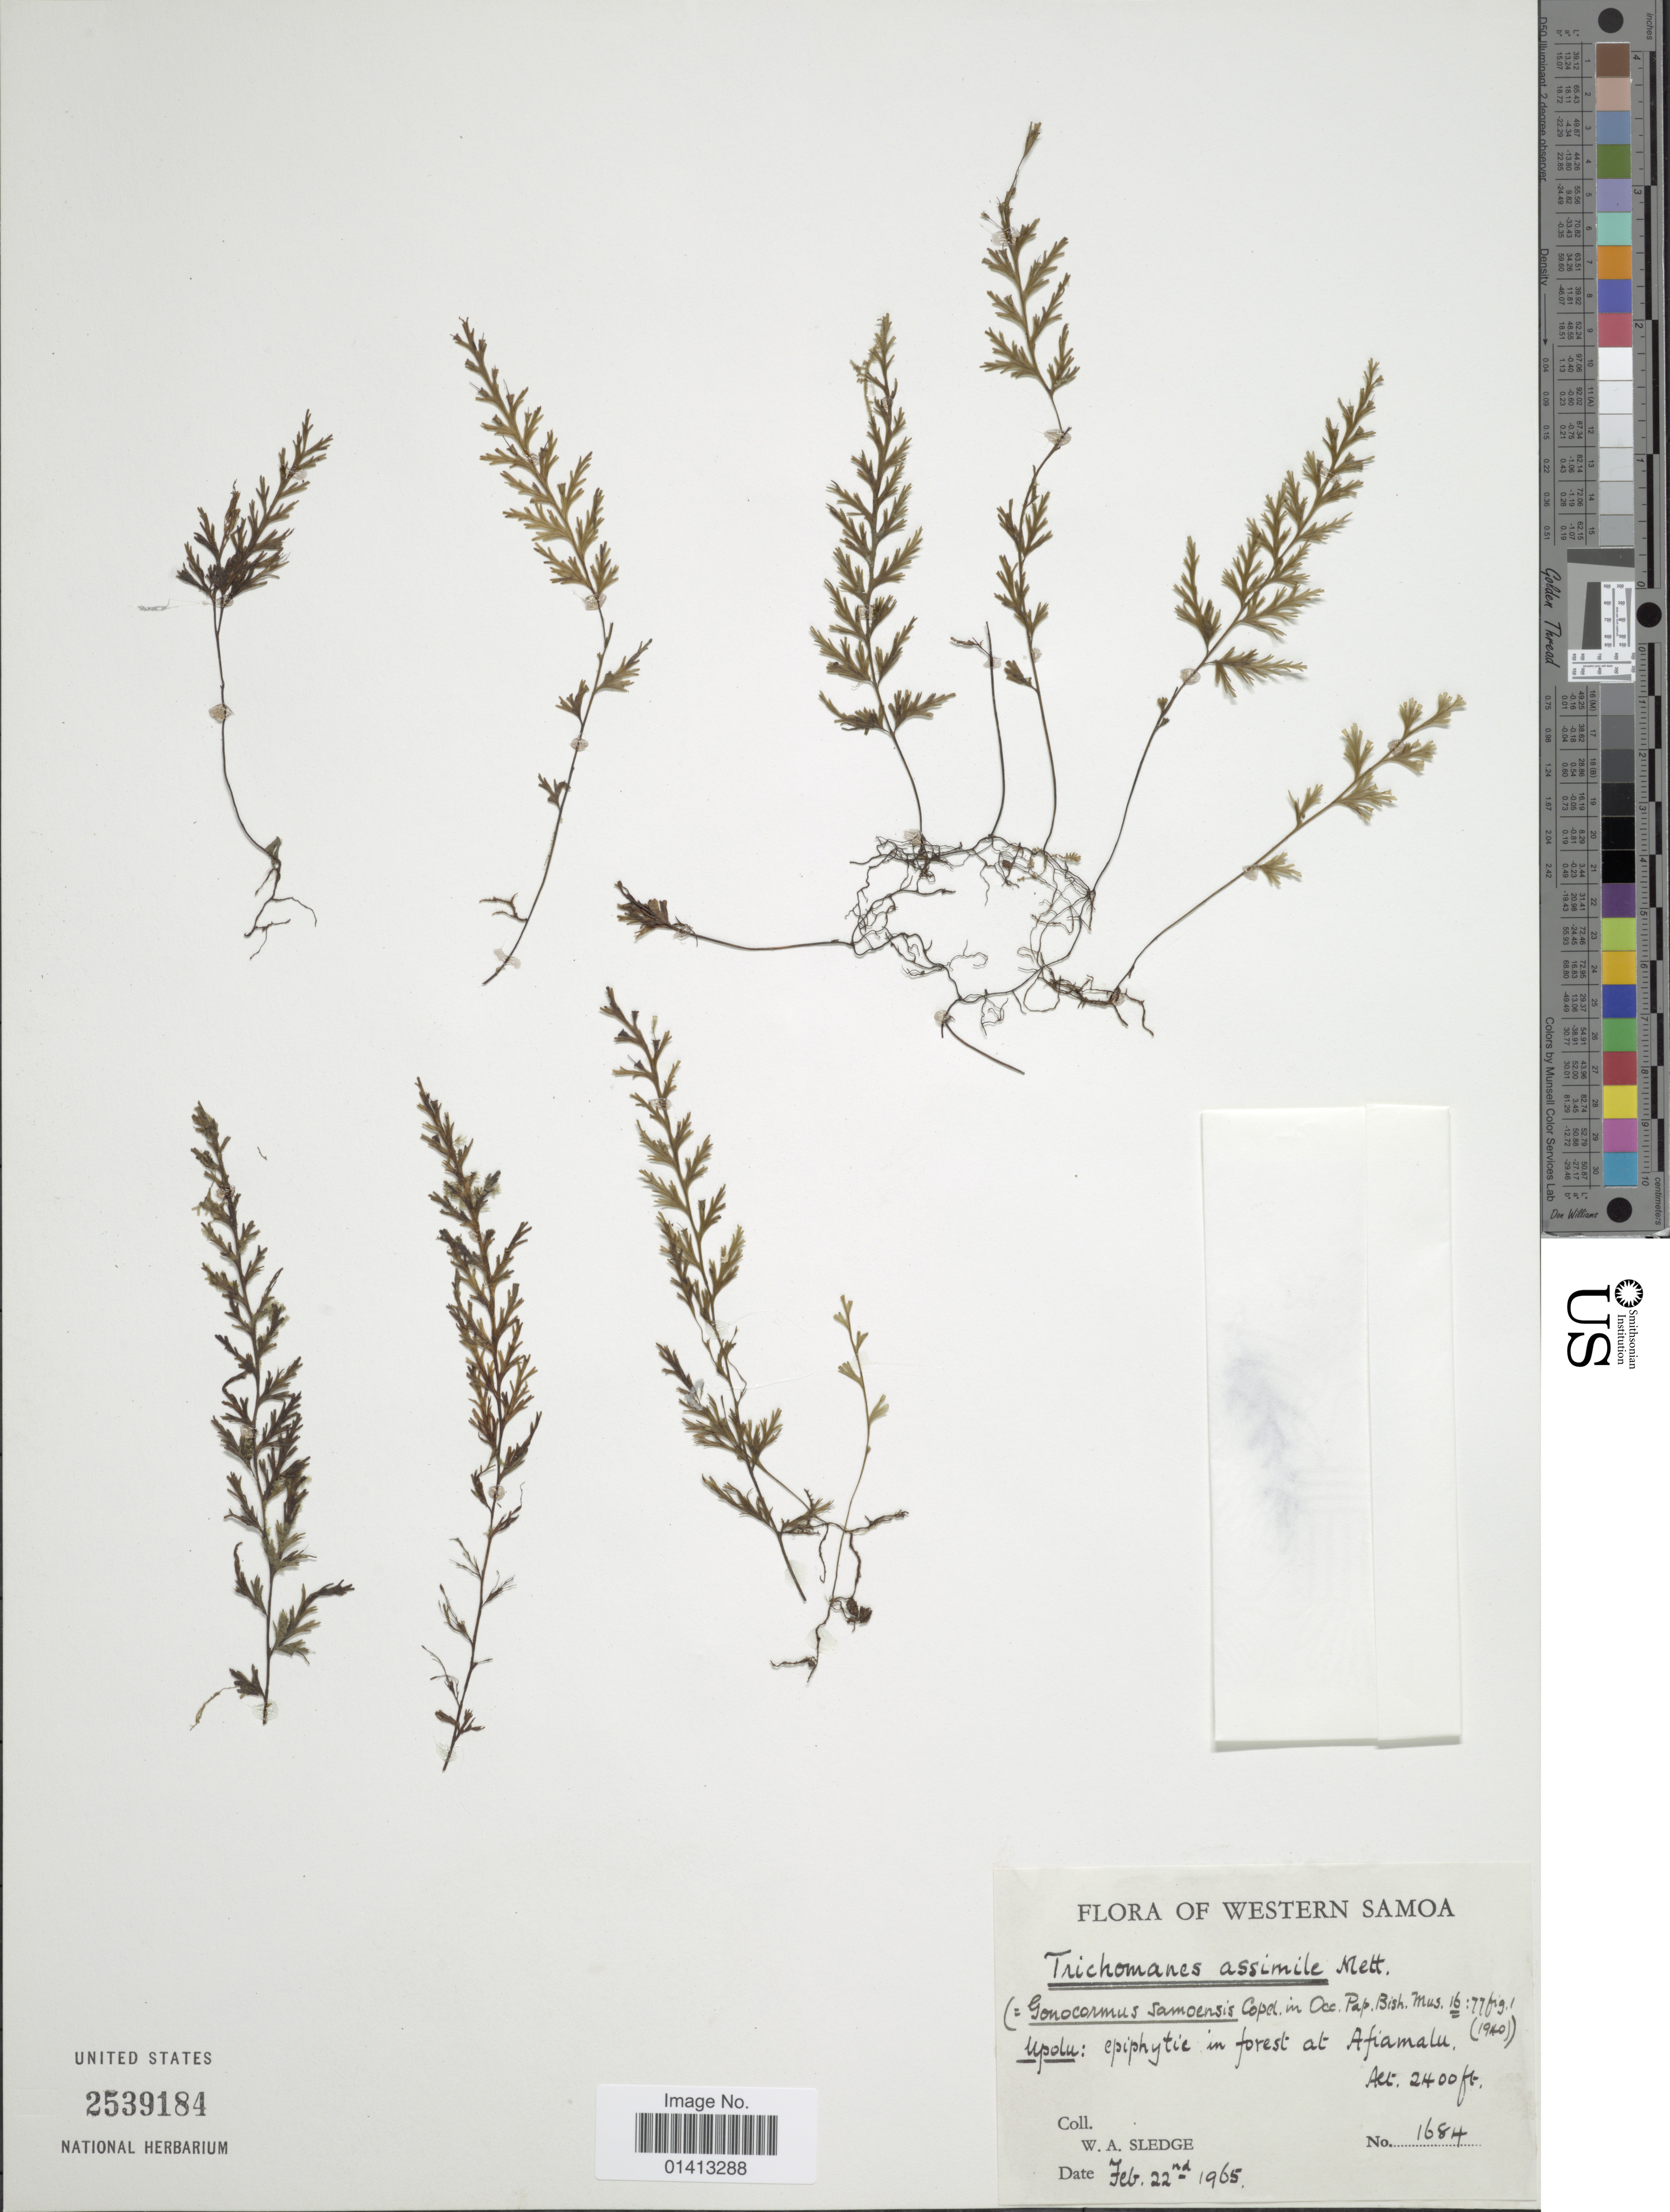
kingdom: Plantae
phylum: Tracheophyta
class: Polypodiopsida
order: Hymenophyllales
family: Hymenophyllaceae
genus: Crepidomanes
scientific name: Crepidomanes assimilis (Mett.) comb. ined., 2015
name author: (Mett.)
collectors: W. A. Sledge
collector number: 1684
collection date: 1965-02-22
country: Samoa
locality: In forest at Afiamlu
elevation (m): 732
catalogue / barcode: US 2539184